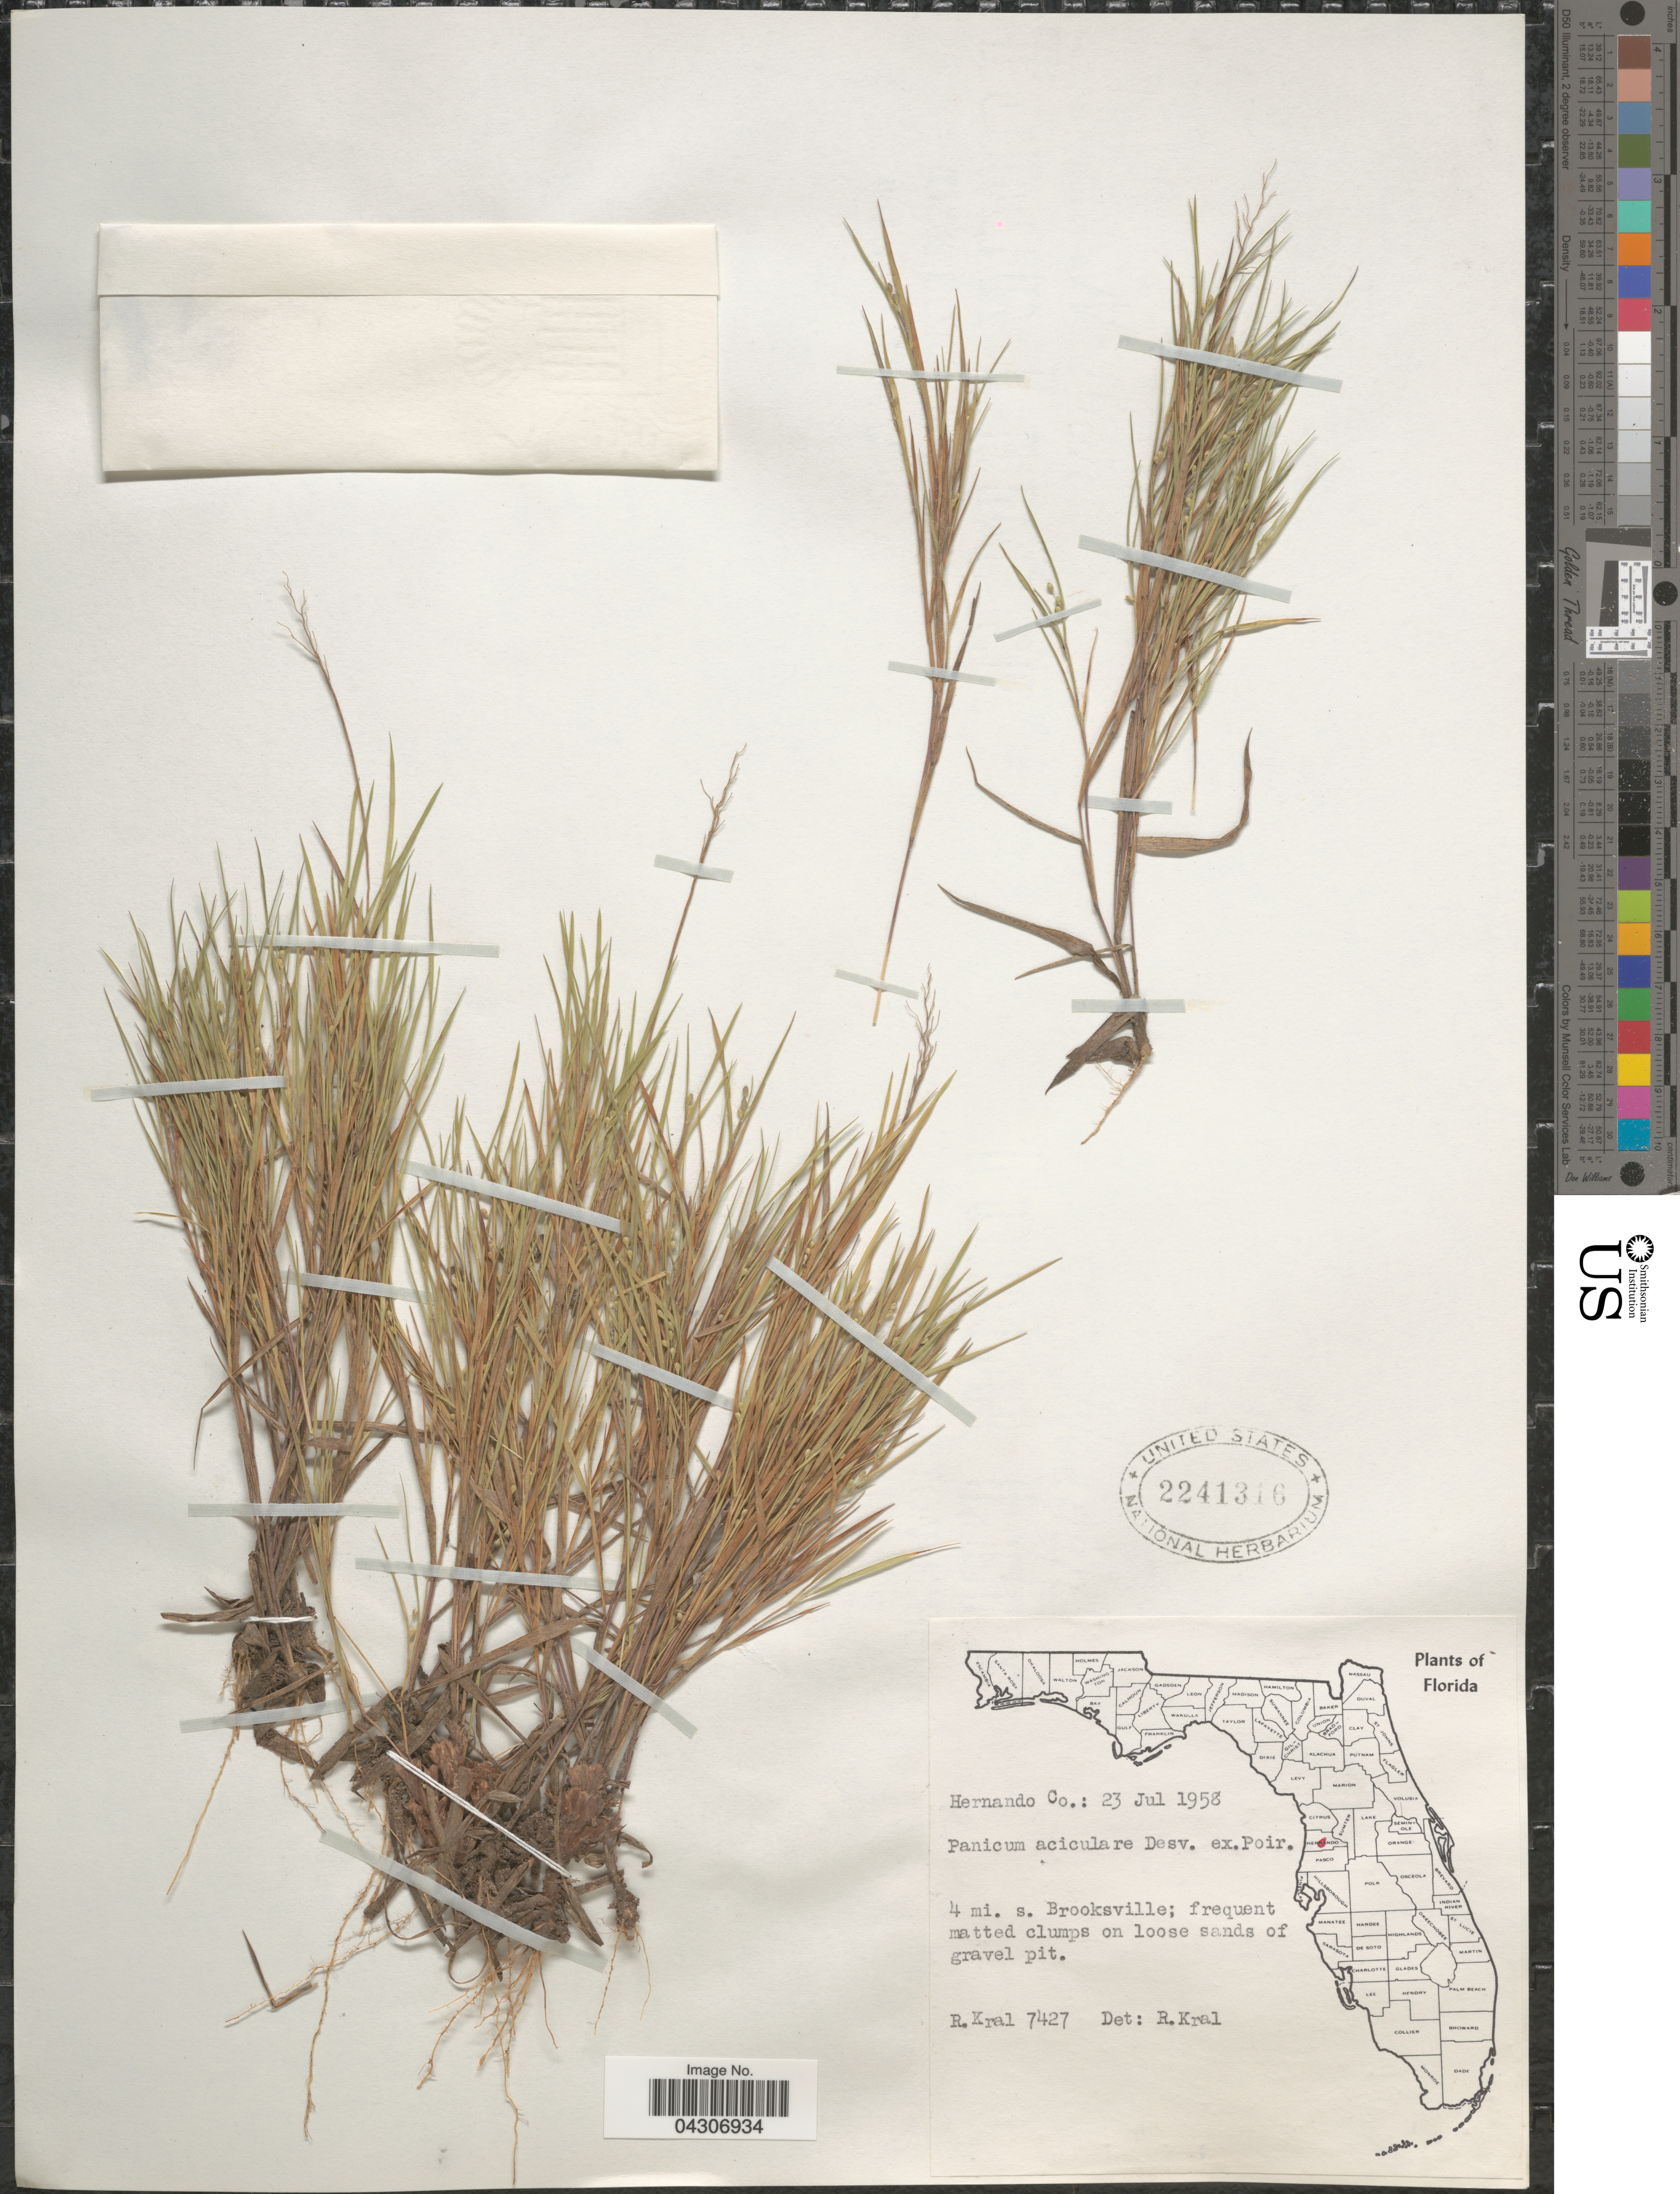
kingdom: Plantae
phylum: Tracheophyta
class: Liliopsida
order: Poales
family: Poaceae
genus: Dichanthelium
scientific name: Dichanthelium aciculare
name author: (Desv. ex Poir.) Gould & C.A. Clark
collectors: R. Kral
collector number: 7427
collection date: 1958-07-23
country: United States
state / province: Florida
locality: Hernando Co. 4 mi. s. Brooksville.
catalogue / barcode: US 2241316